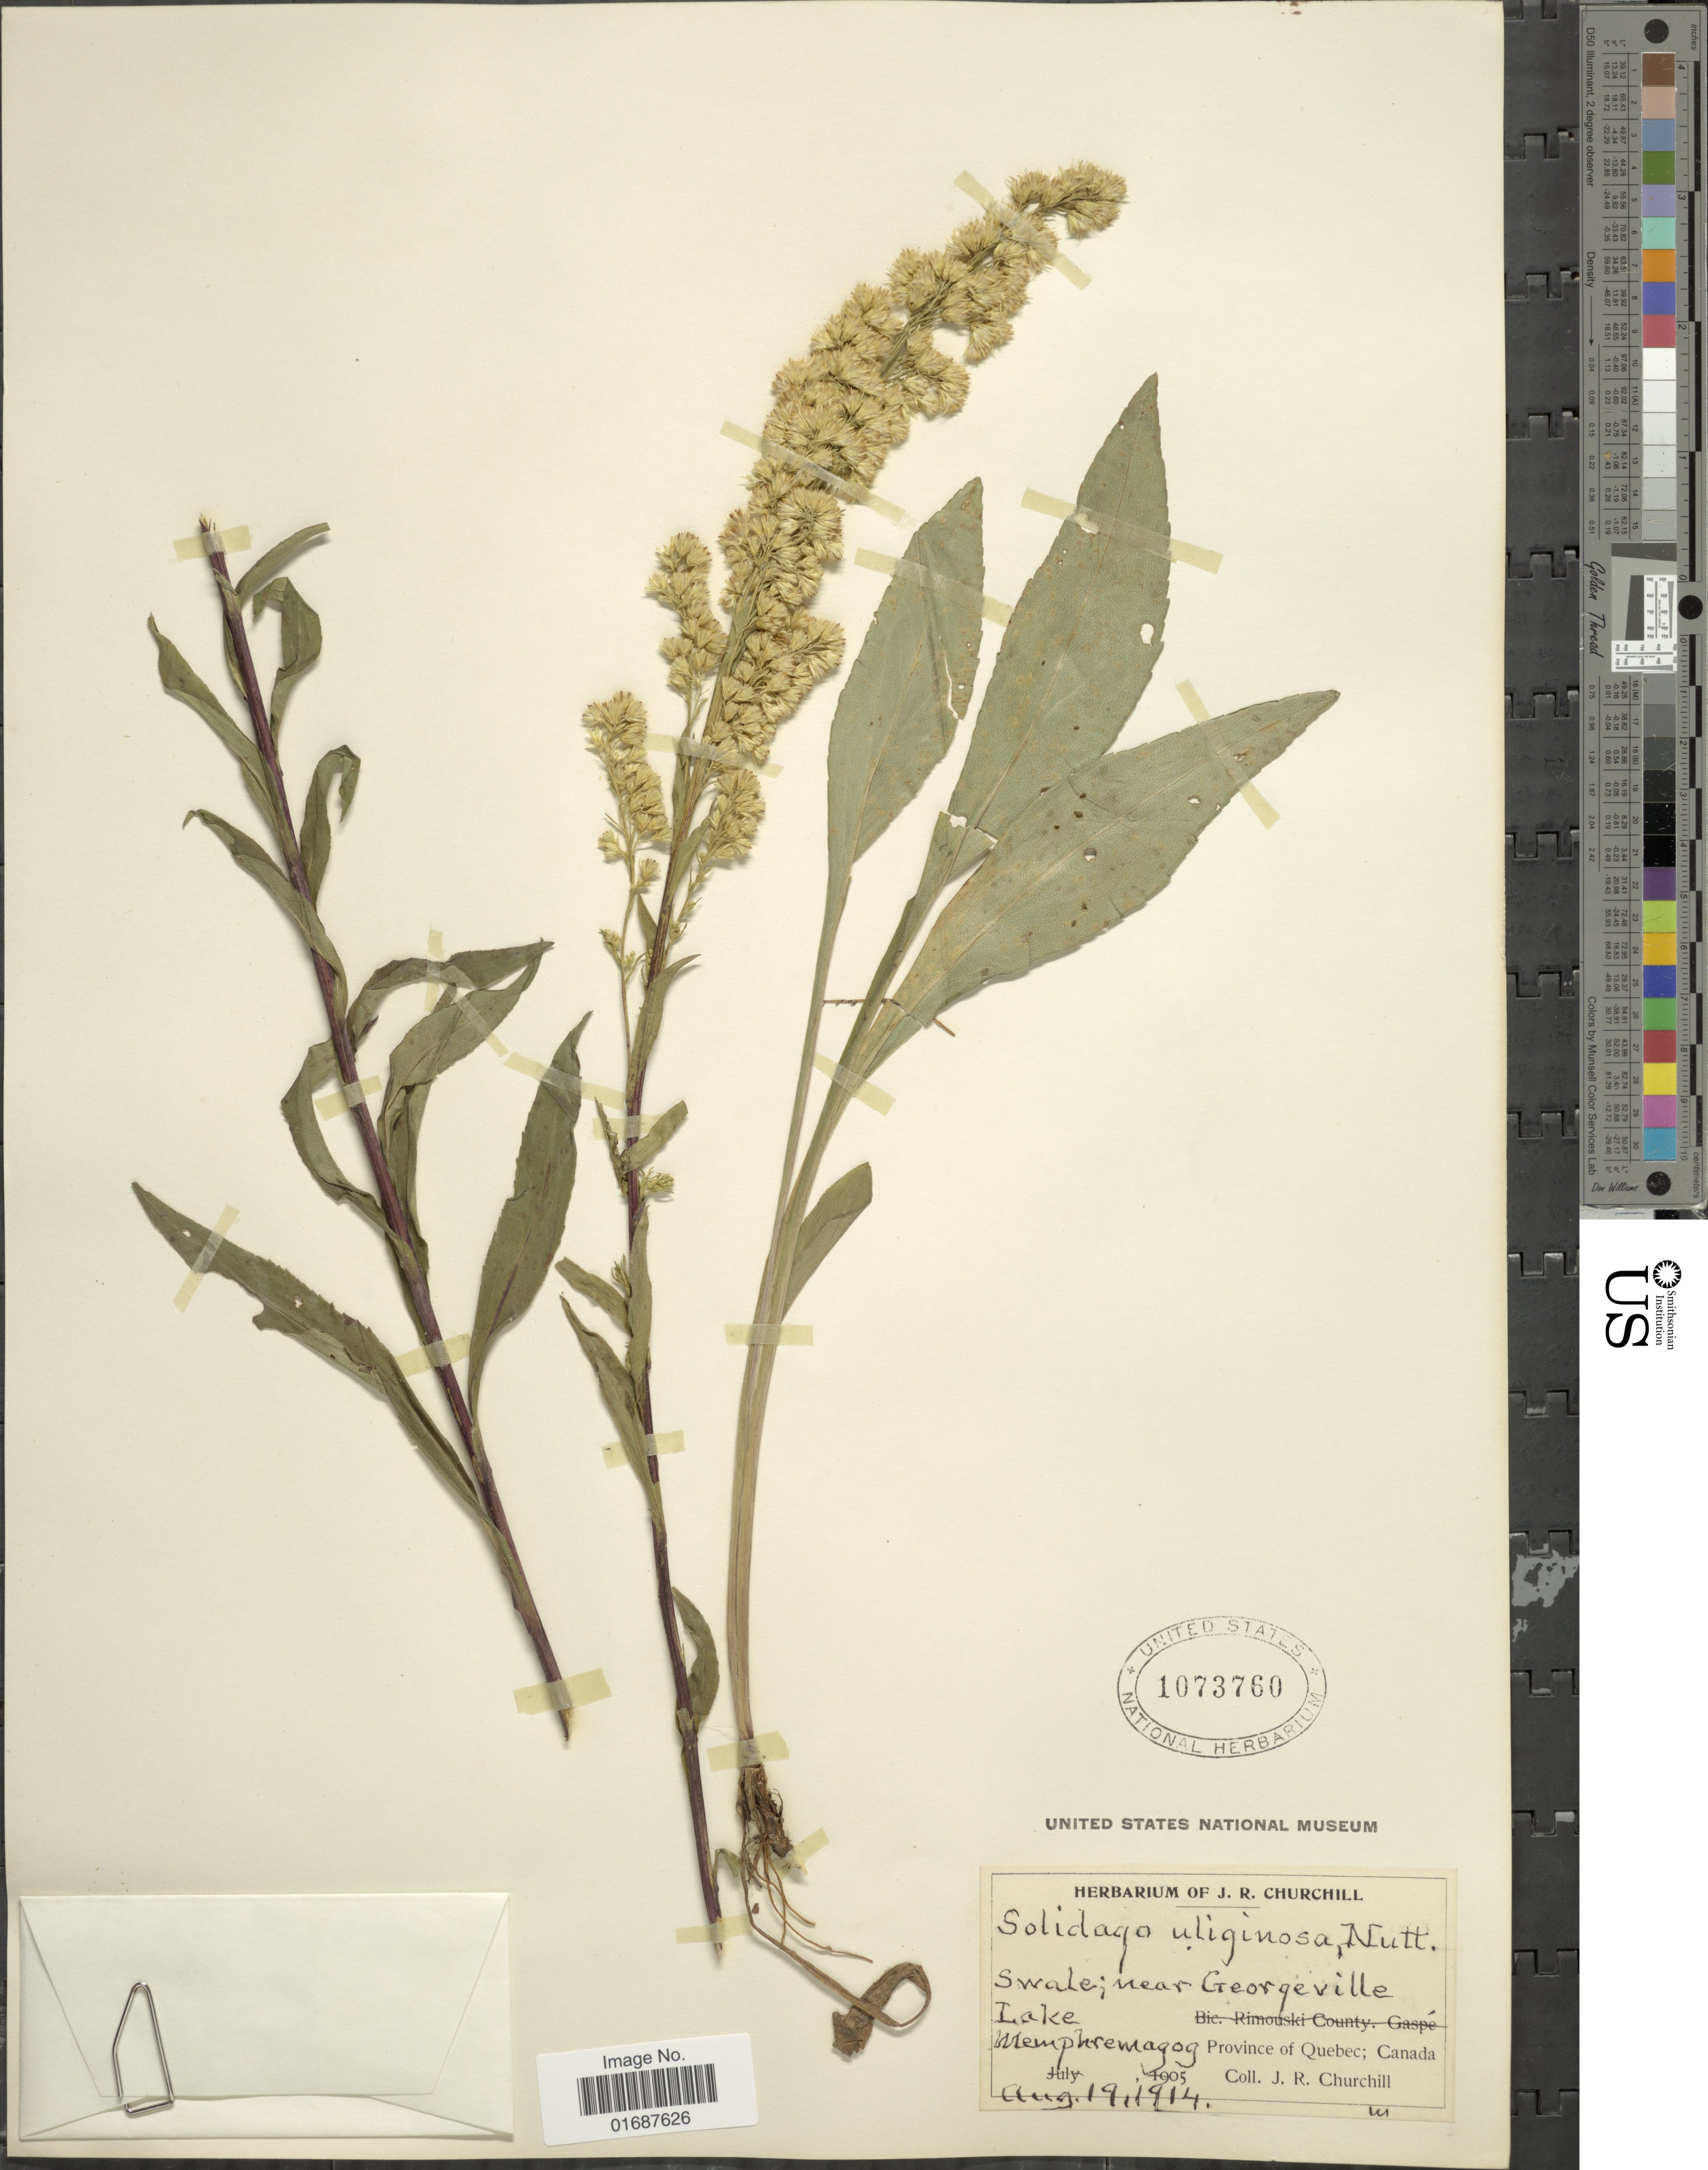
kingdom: Plantae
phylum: Tracheophyta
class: Magnoliopsida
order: Asterales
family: Asteraceae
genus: Solidago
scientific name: Solidago uliginosa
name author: Nutt.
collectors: J. Churchill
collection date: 1914-08-19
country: Canada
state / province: Quebec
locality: Near Georgeville Lake, Memphremagog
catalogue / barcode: US 1073760